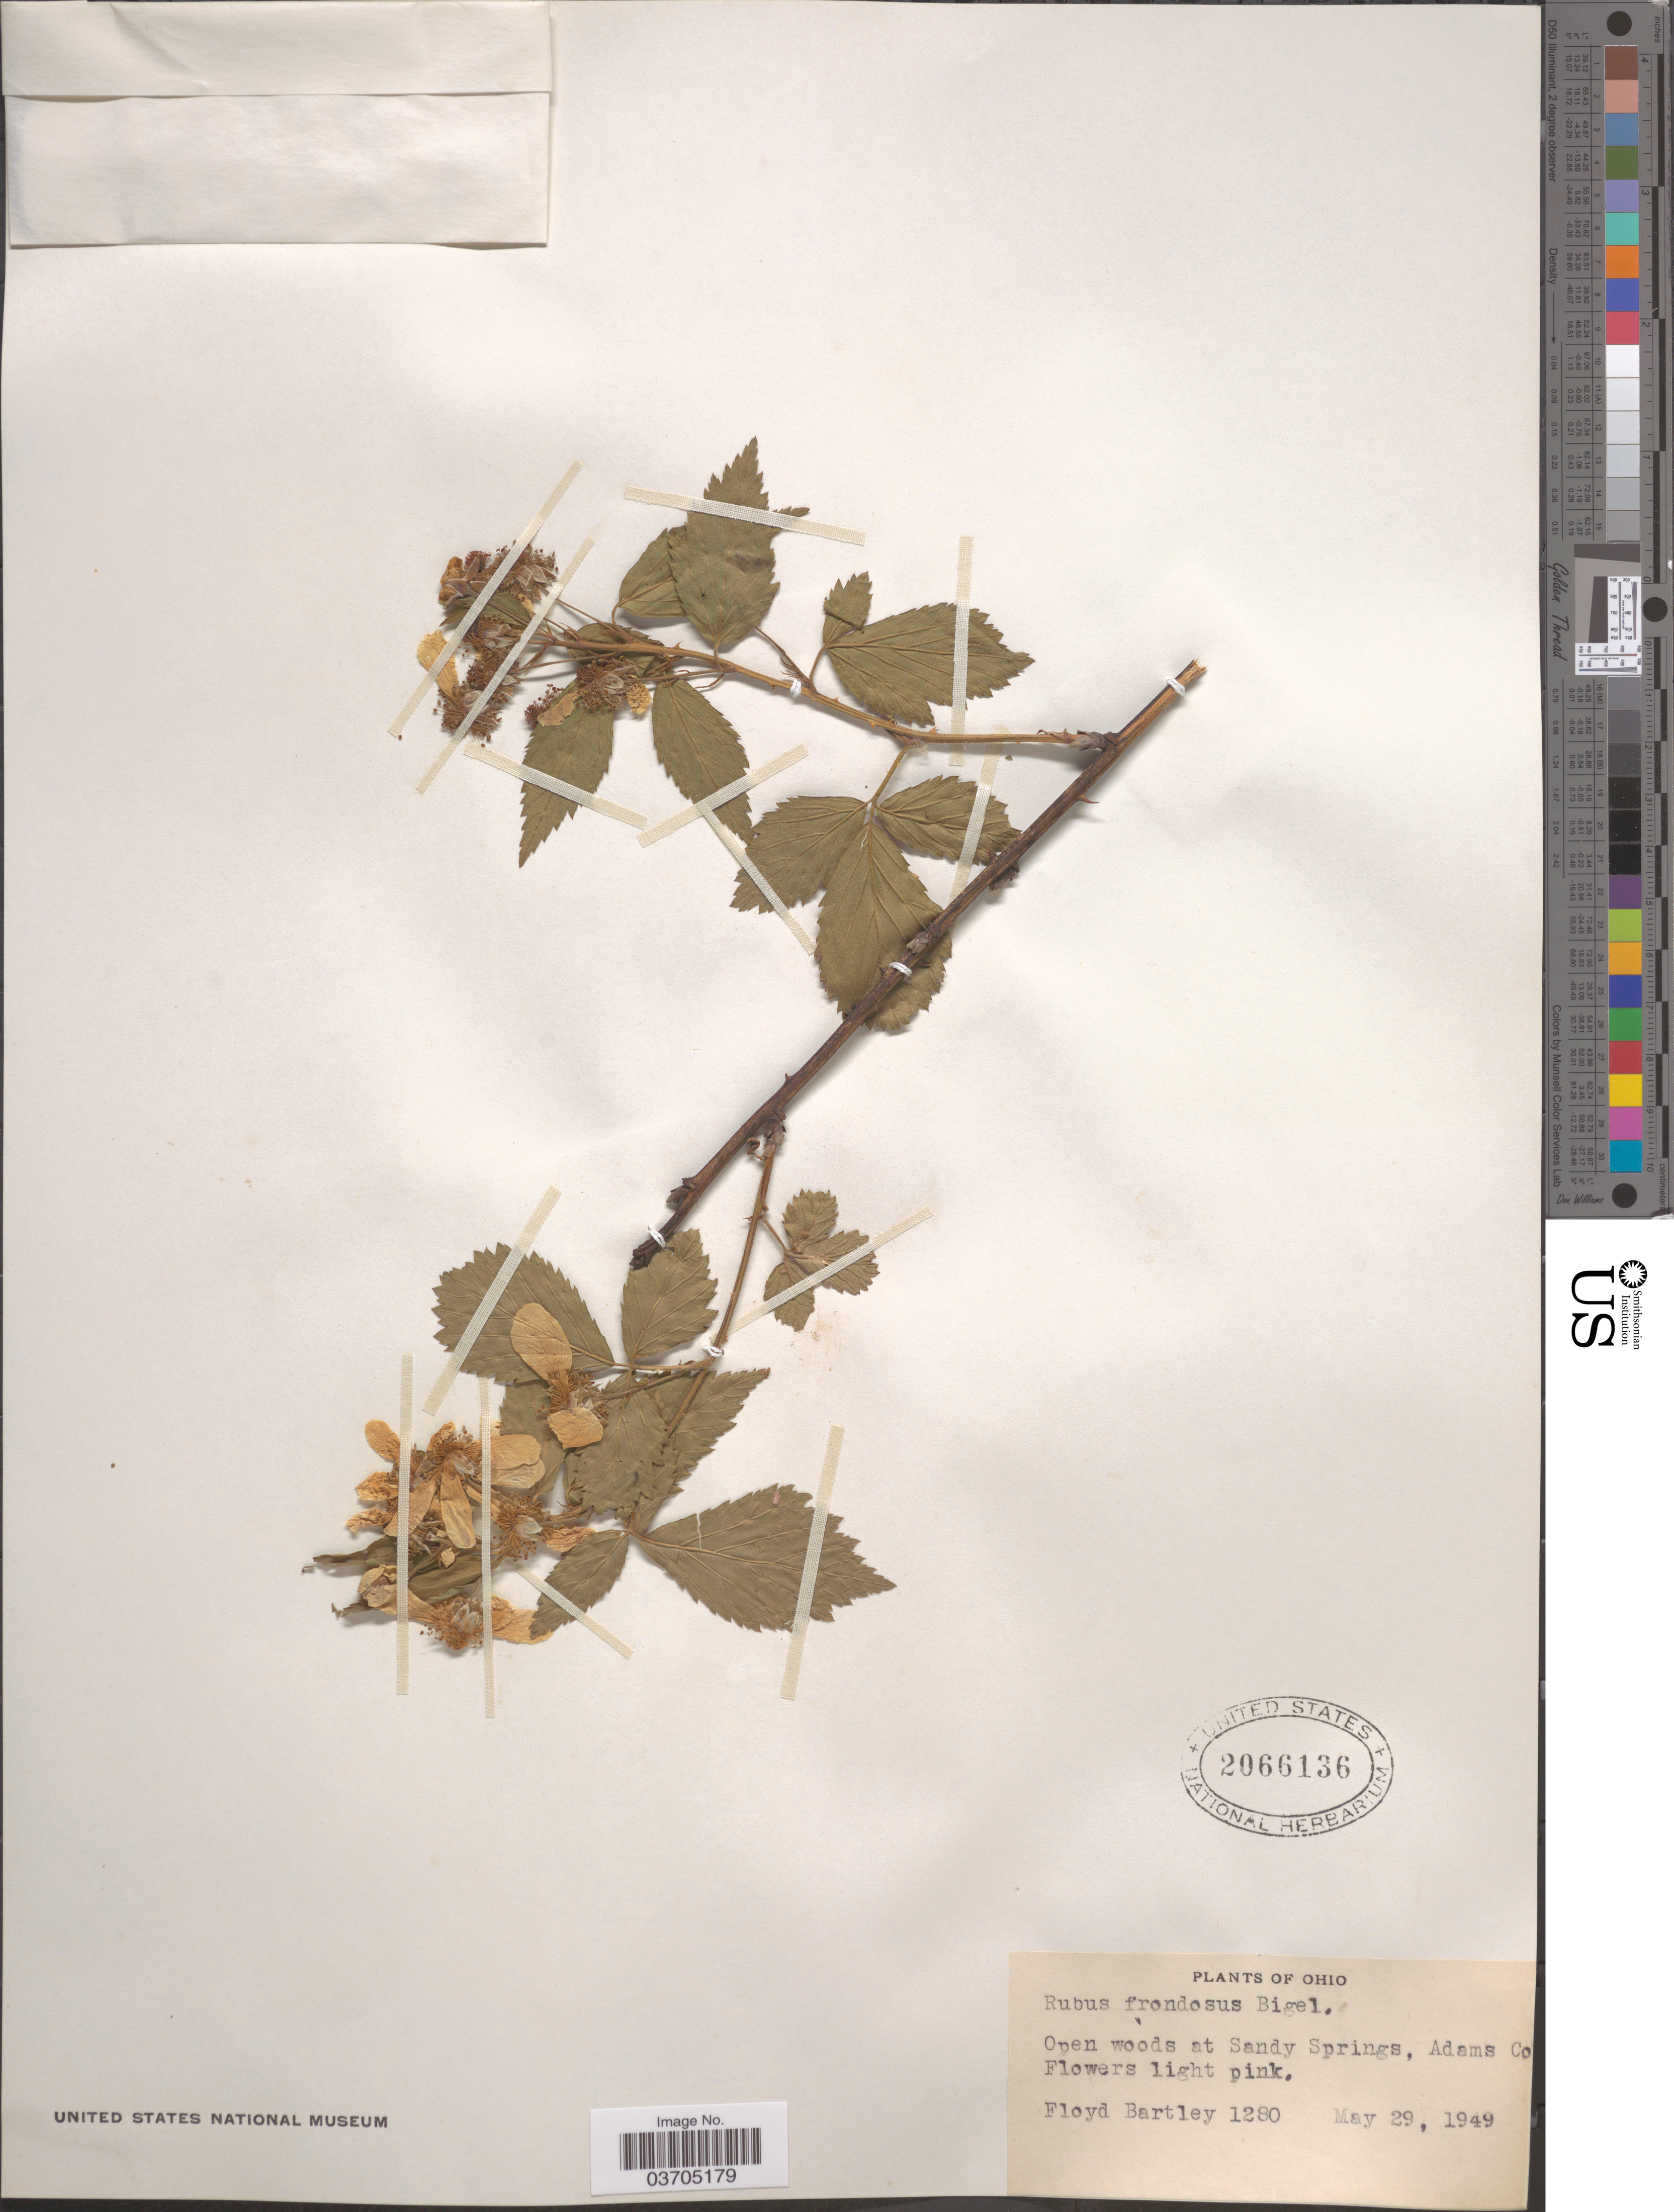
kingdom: Plantae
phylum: Tracheophyta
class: Magnoliopsida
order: Rosales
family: Rosaceae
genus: Rubus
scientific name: Rubus frondosus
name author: Bigelow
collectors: F. Bartley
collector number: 1280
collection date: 1949-05-29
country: United States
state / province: Ohio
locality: Open woods at Sandy Springs, Adams Co.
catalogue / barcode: US 2066136